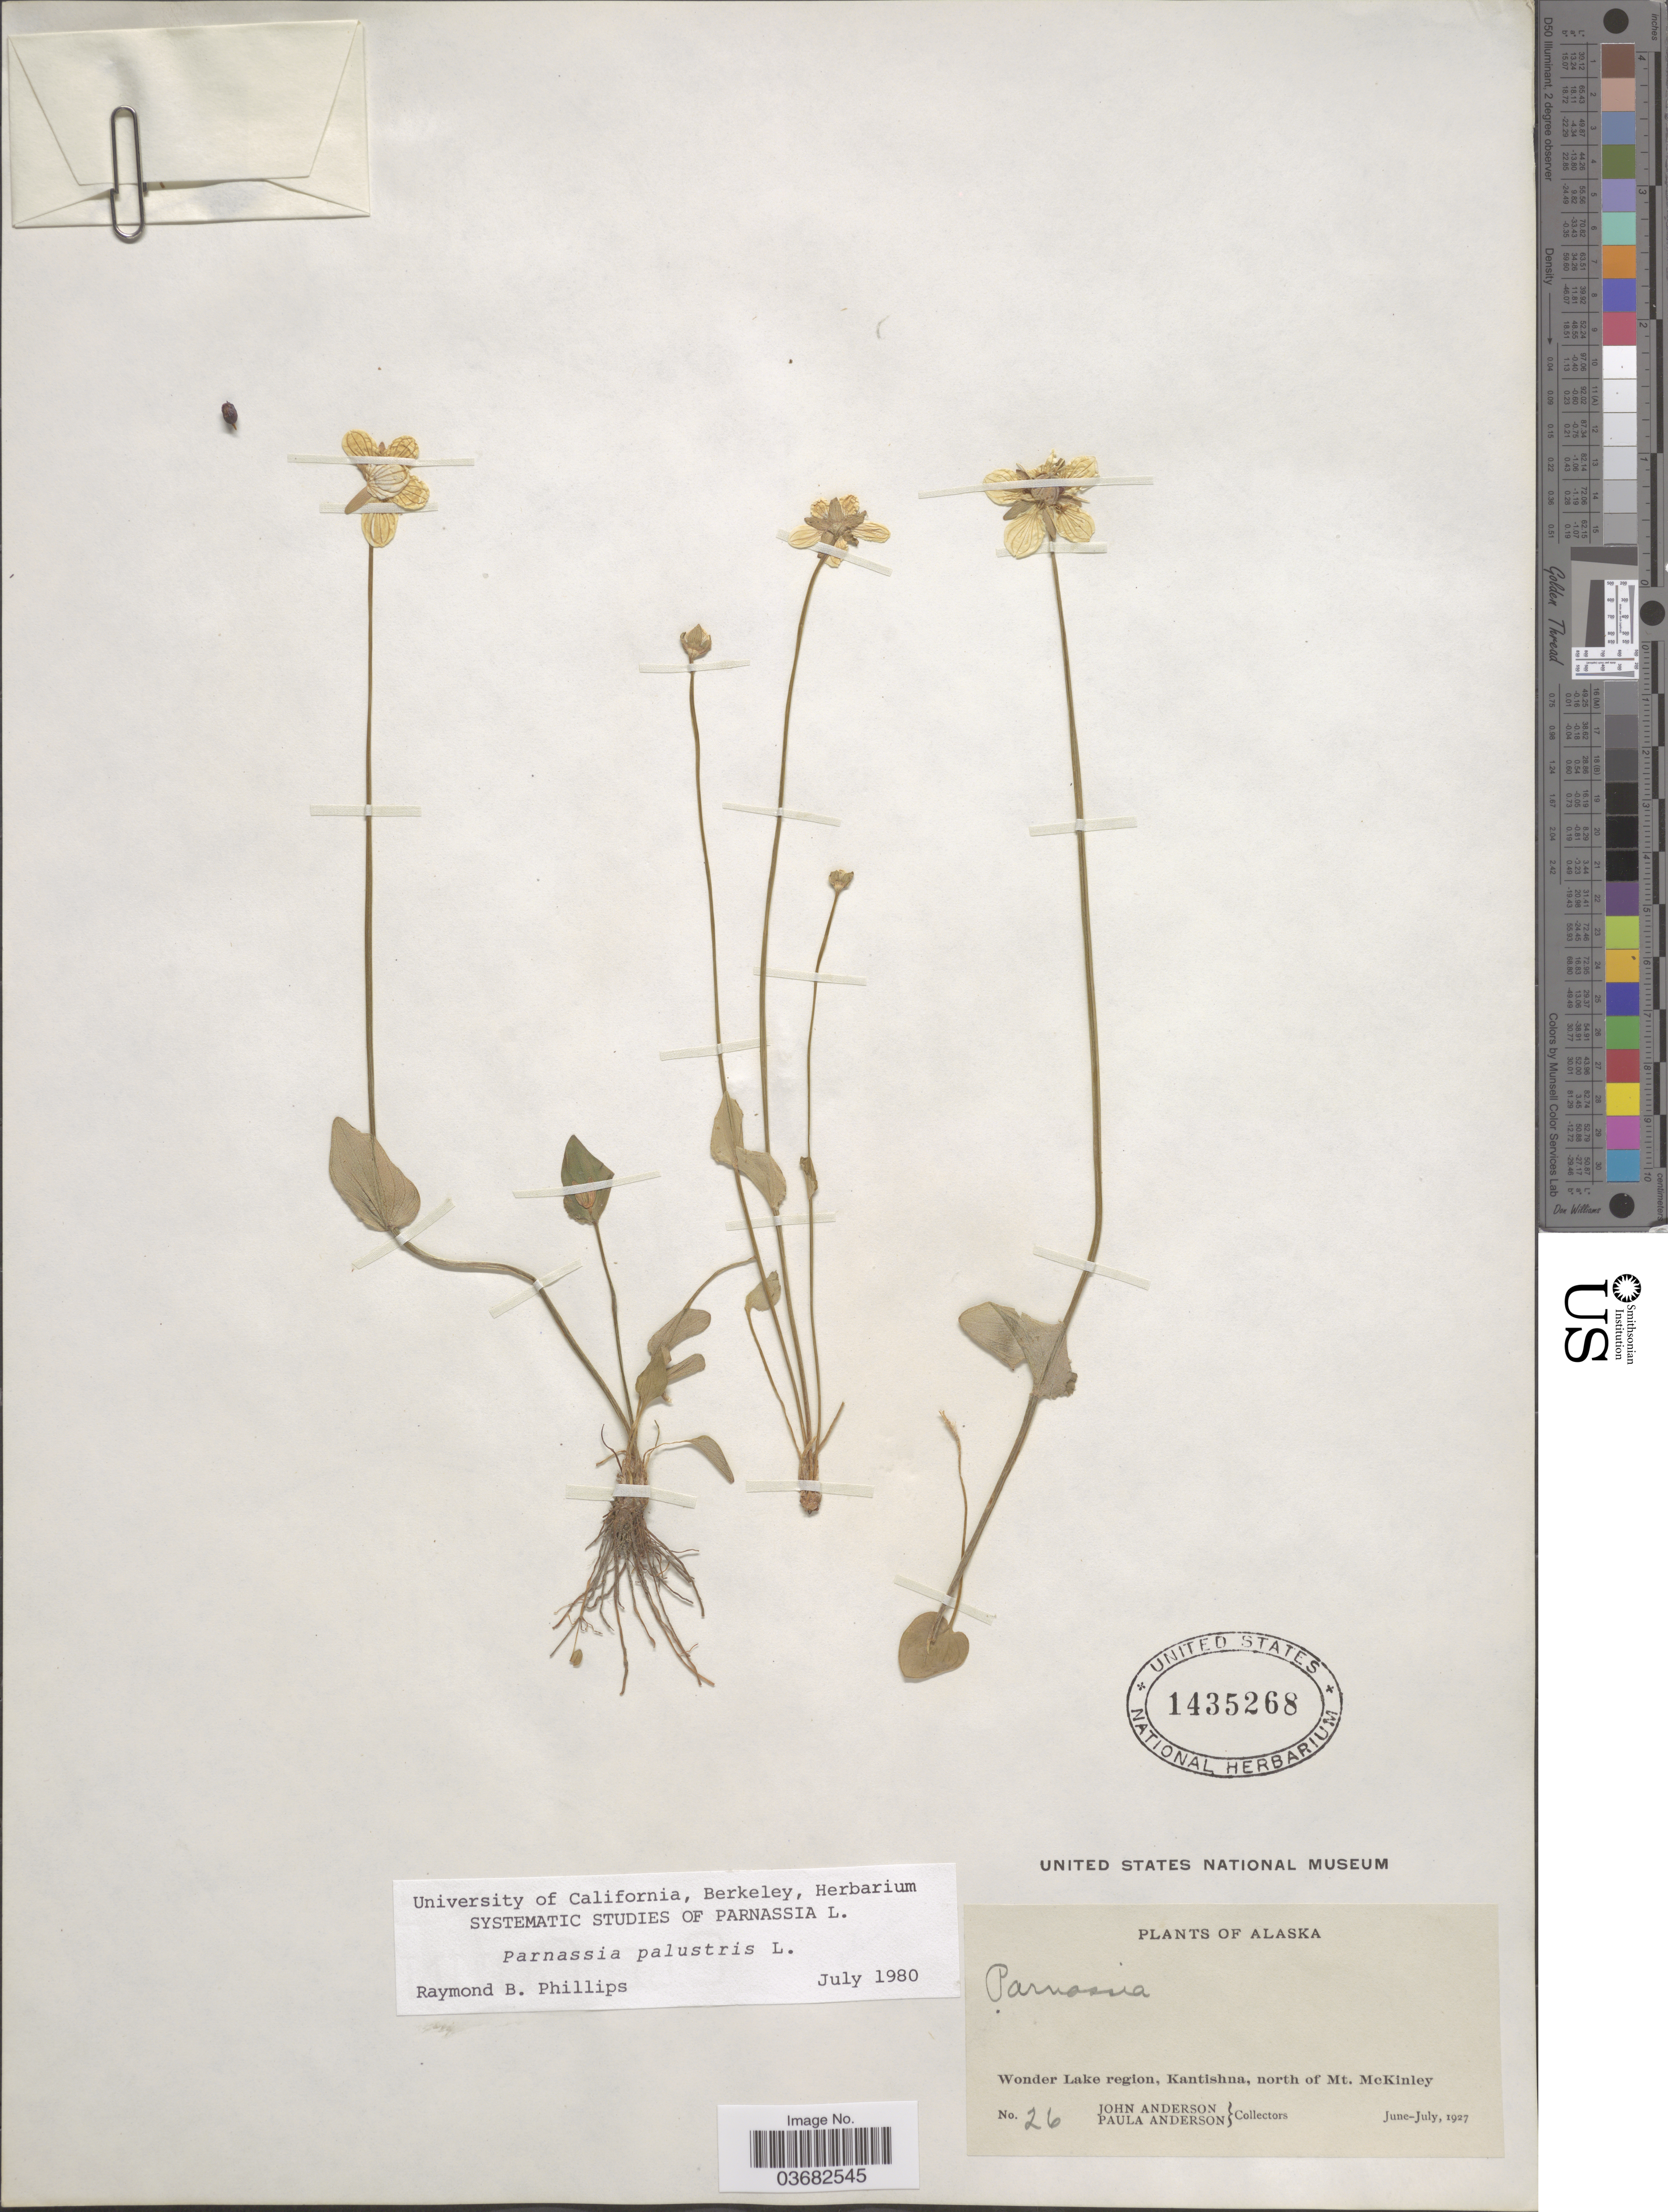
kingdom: Plantae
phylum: Tracheophyta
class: Magnoliopsida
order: Celastrales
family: Parnassiaceae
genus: Parnassia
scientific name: Parnassia palustris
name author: L.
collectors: J. Anderson & P. Anderson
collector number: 26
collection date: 1927-06/1927-07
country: United States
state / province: Alaska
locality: Wonder Lake region, Kantishna, north of Mt. McKinley.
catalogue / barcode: US 1435268